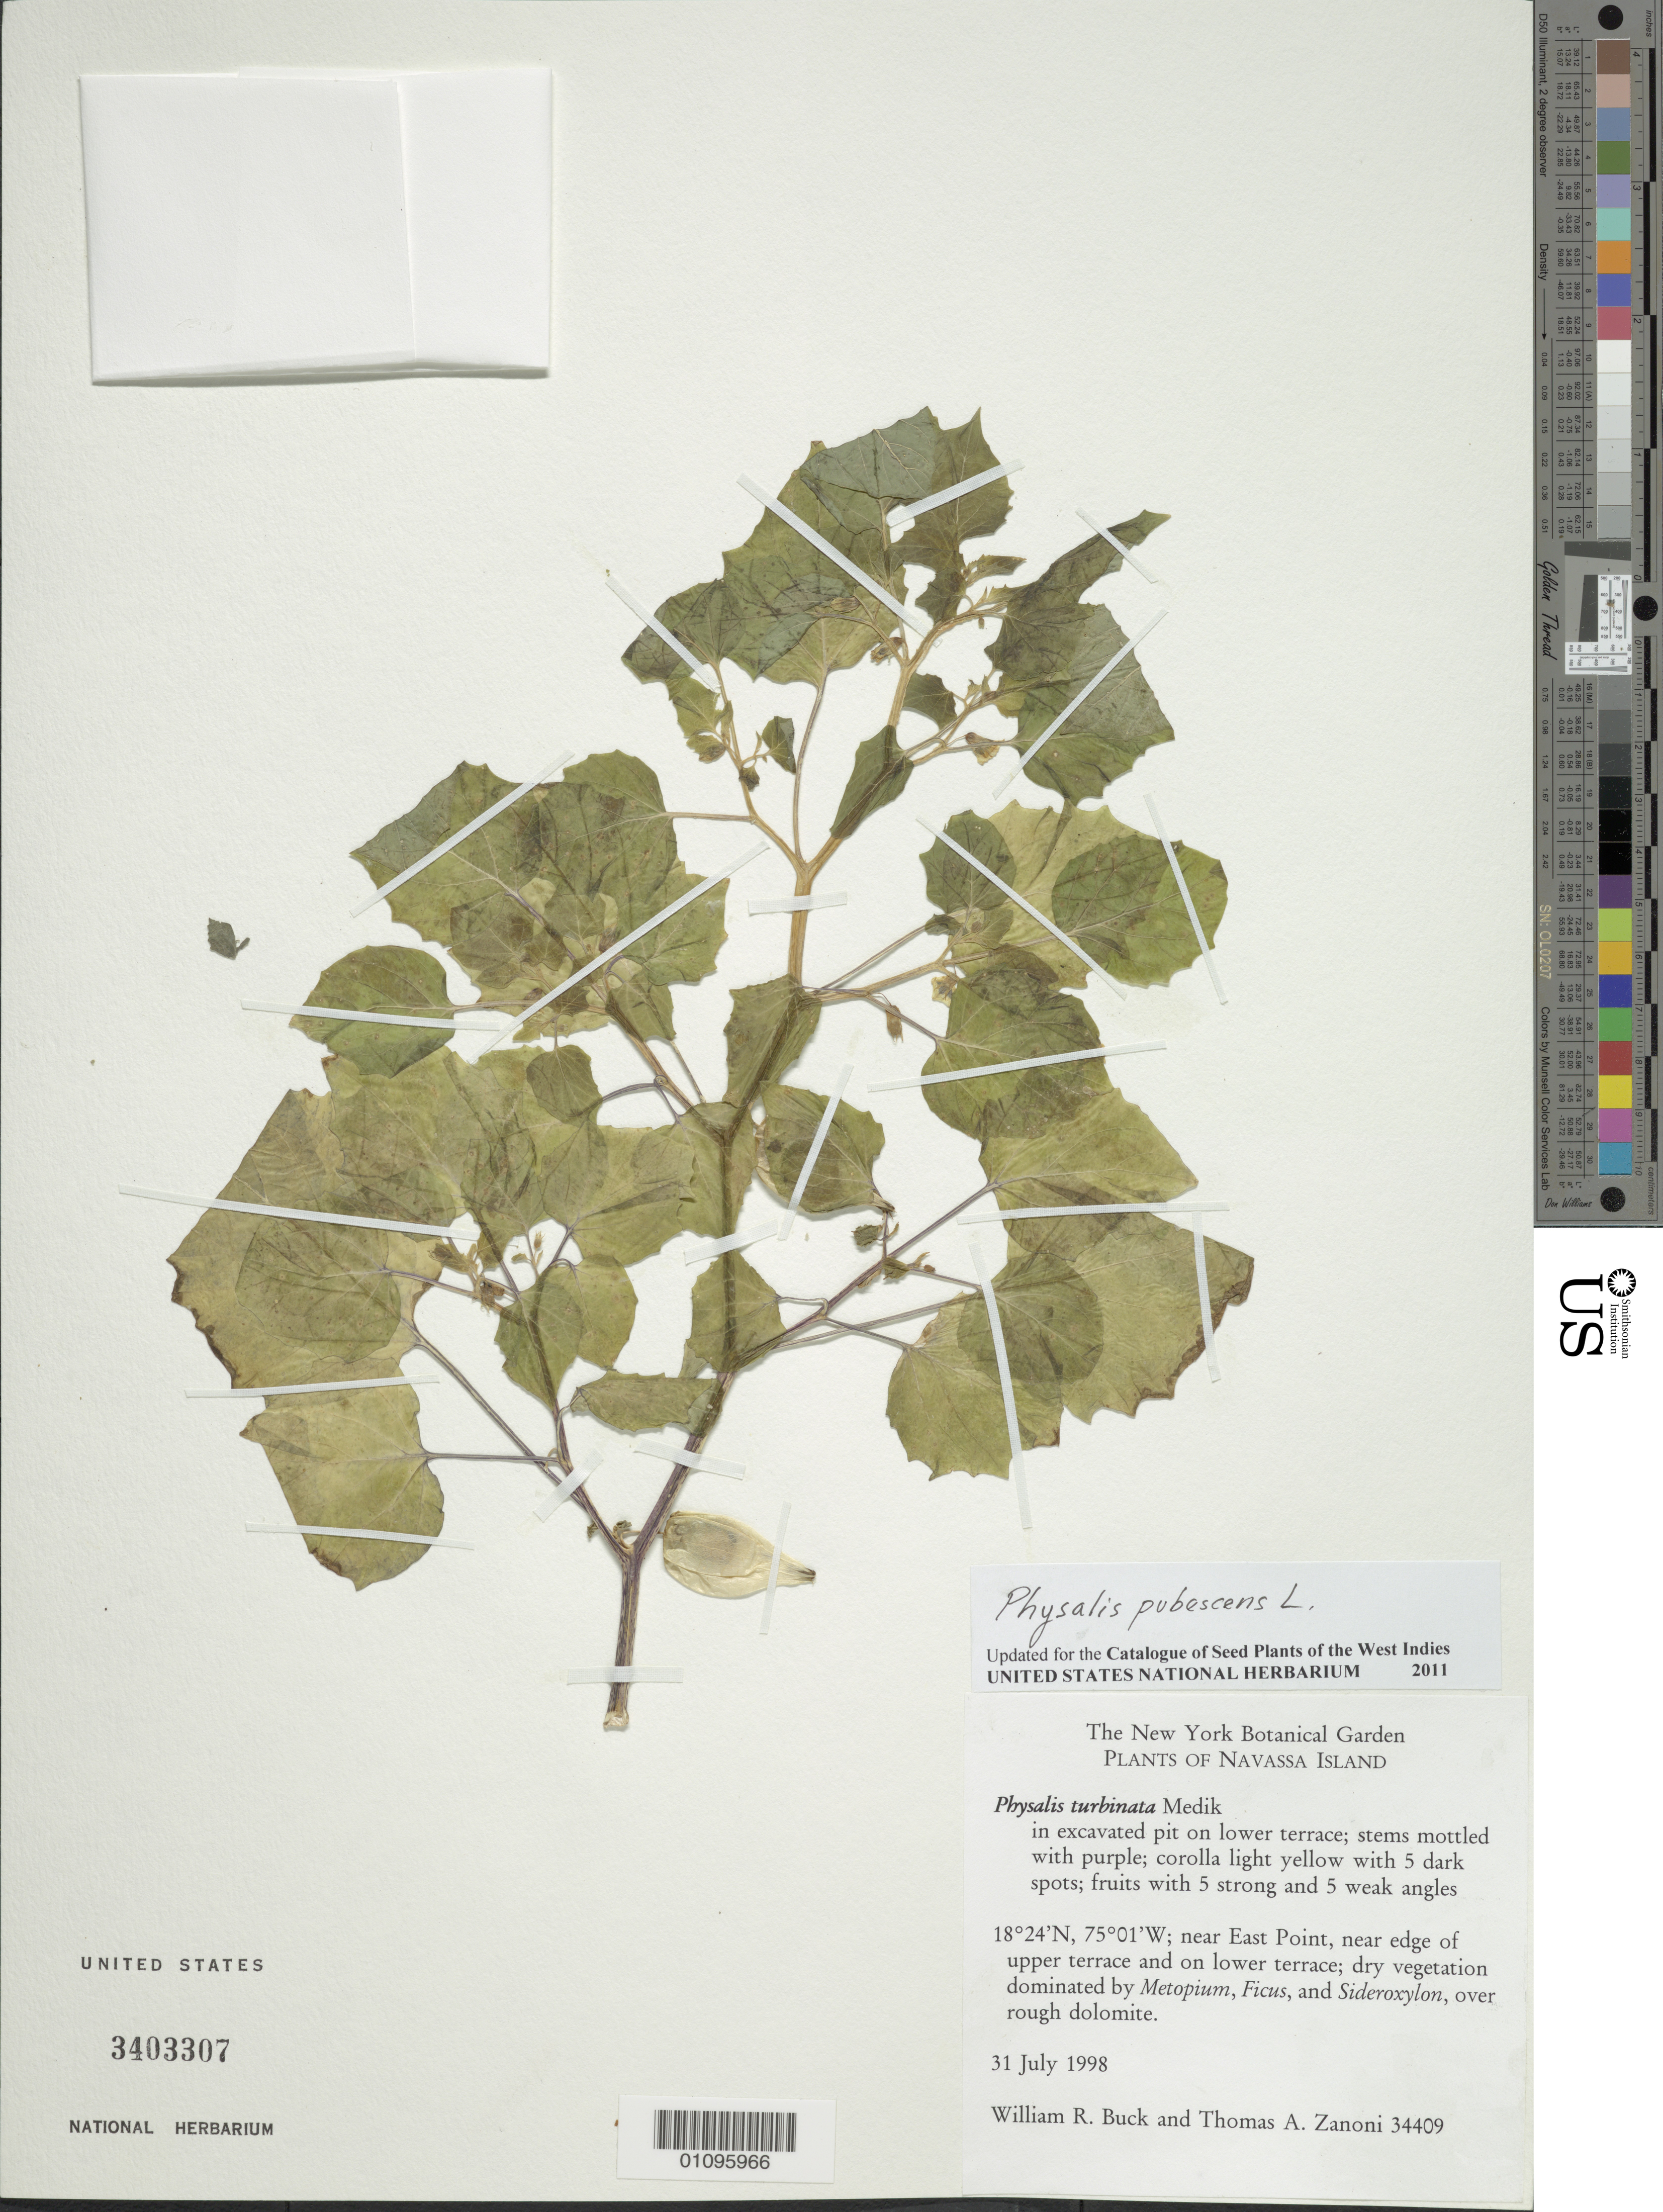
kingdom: Plantae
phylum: Tracheophyta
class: Magnoliopsida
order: Solanales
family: Solanaceae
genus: Physalis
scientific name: Physalis pubescens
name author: L.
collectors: W. R. Buck & T. A. Zanoni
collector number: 34409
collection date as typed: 31 Jul 1998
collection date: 1998-07-31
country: Navassa Island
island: Navassa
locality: East Point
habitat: Near edge of upper terrace and on lower terrace; dry vegetation dominated by Metopium, Ficus, Sideroxylon, over rough dolomite; in excavated pit on lower terrace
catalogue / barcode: US 3403307